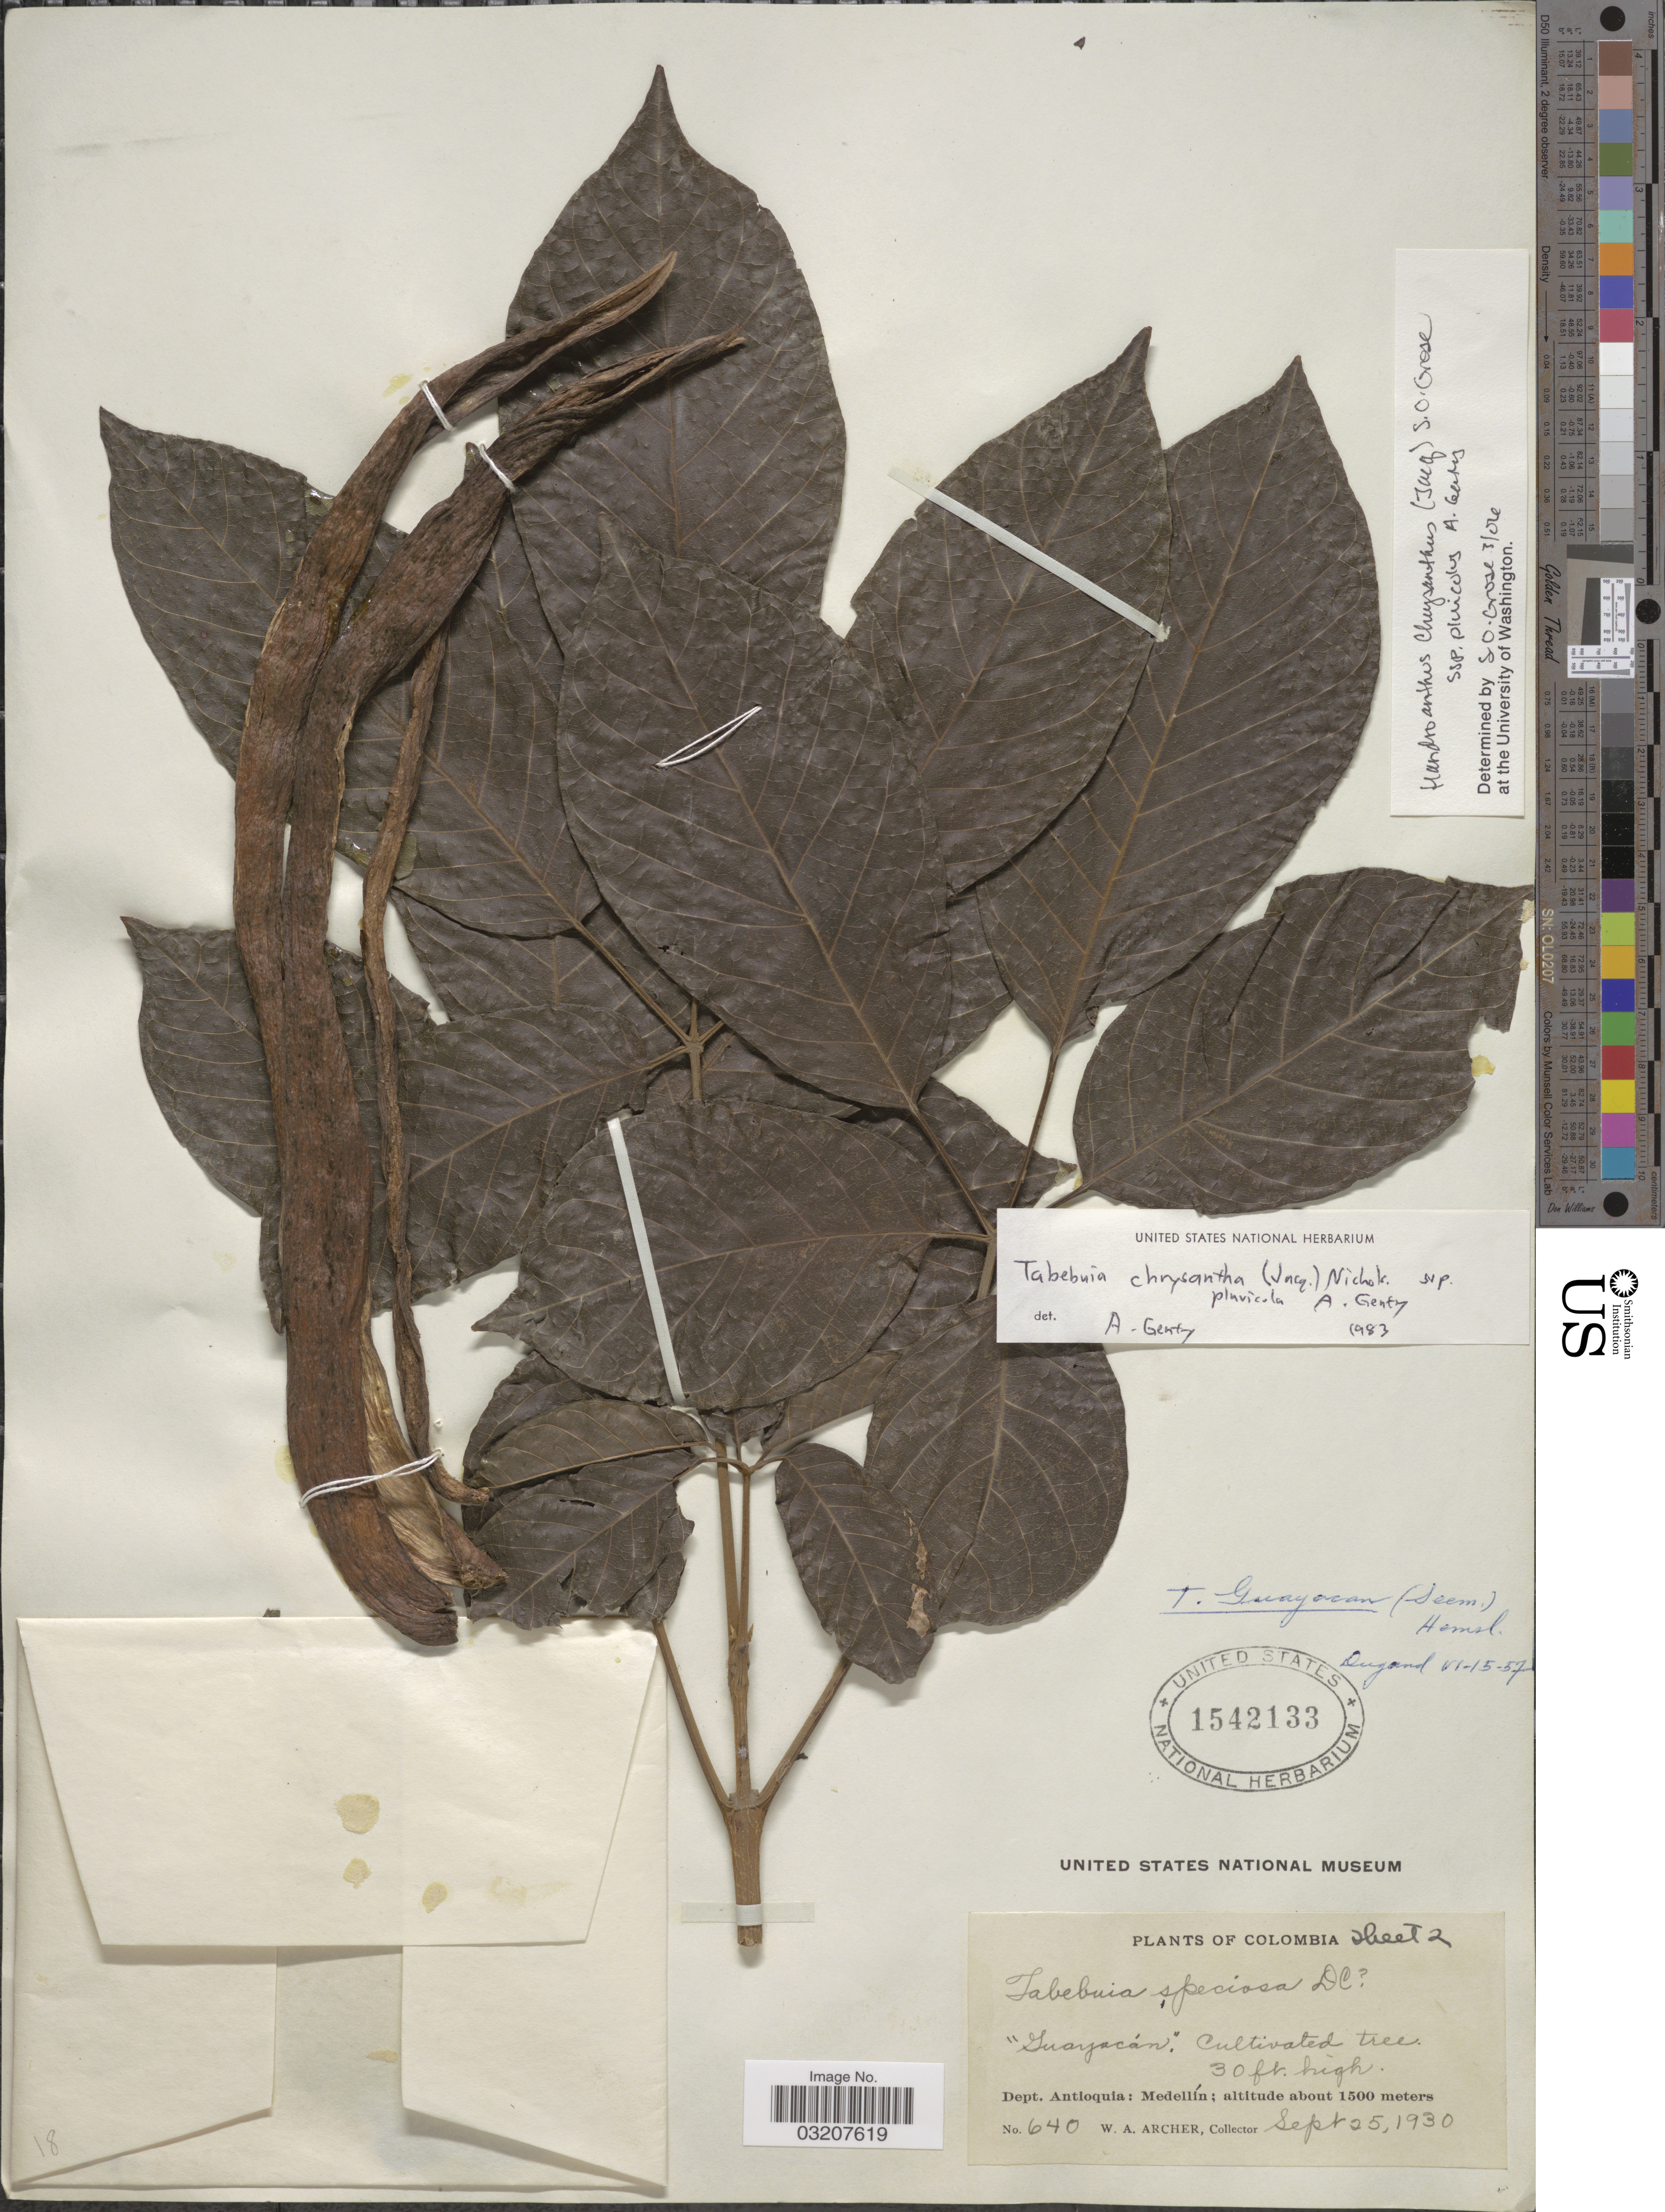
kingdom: Plantae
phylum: Tracheophyta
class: Magnoliopsida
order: Lamiales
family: Bignoniaceae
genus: Handroanthus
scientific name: Handroanthus chrysanthus subsp. pluvicolus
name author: (A.H. Gentry) S.O. Grose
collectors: W. Archer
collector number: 640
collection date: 1930-09-25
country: Colombia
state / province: Antioquia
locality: Medellín.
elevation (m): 1500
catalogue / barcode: US 1542133